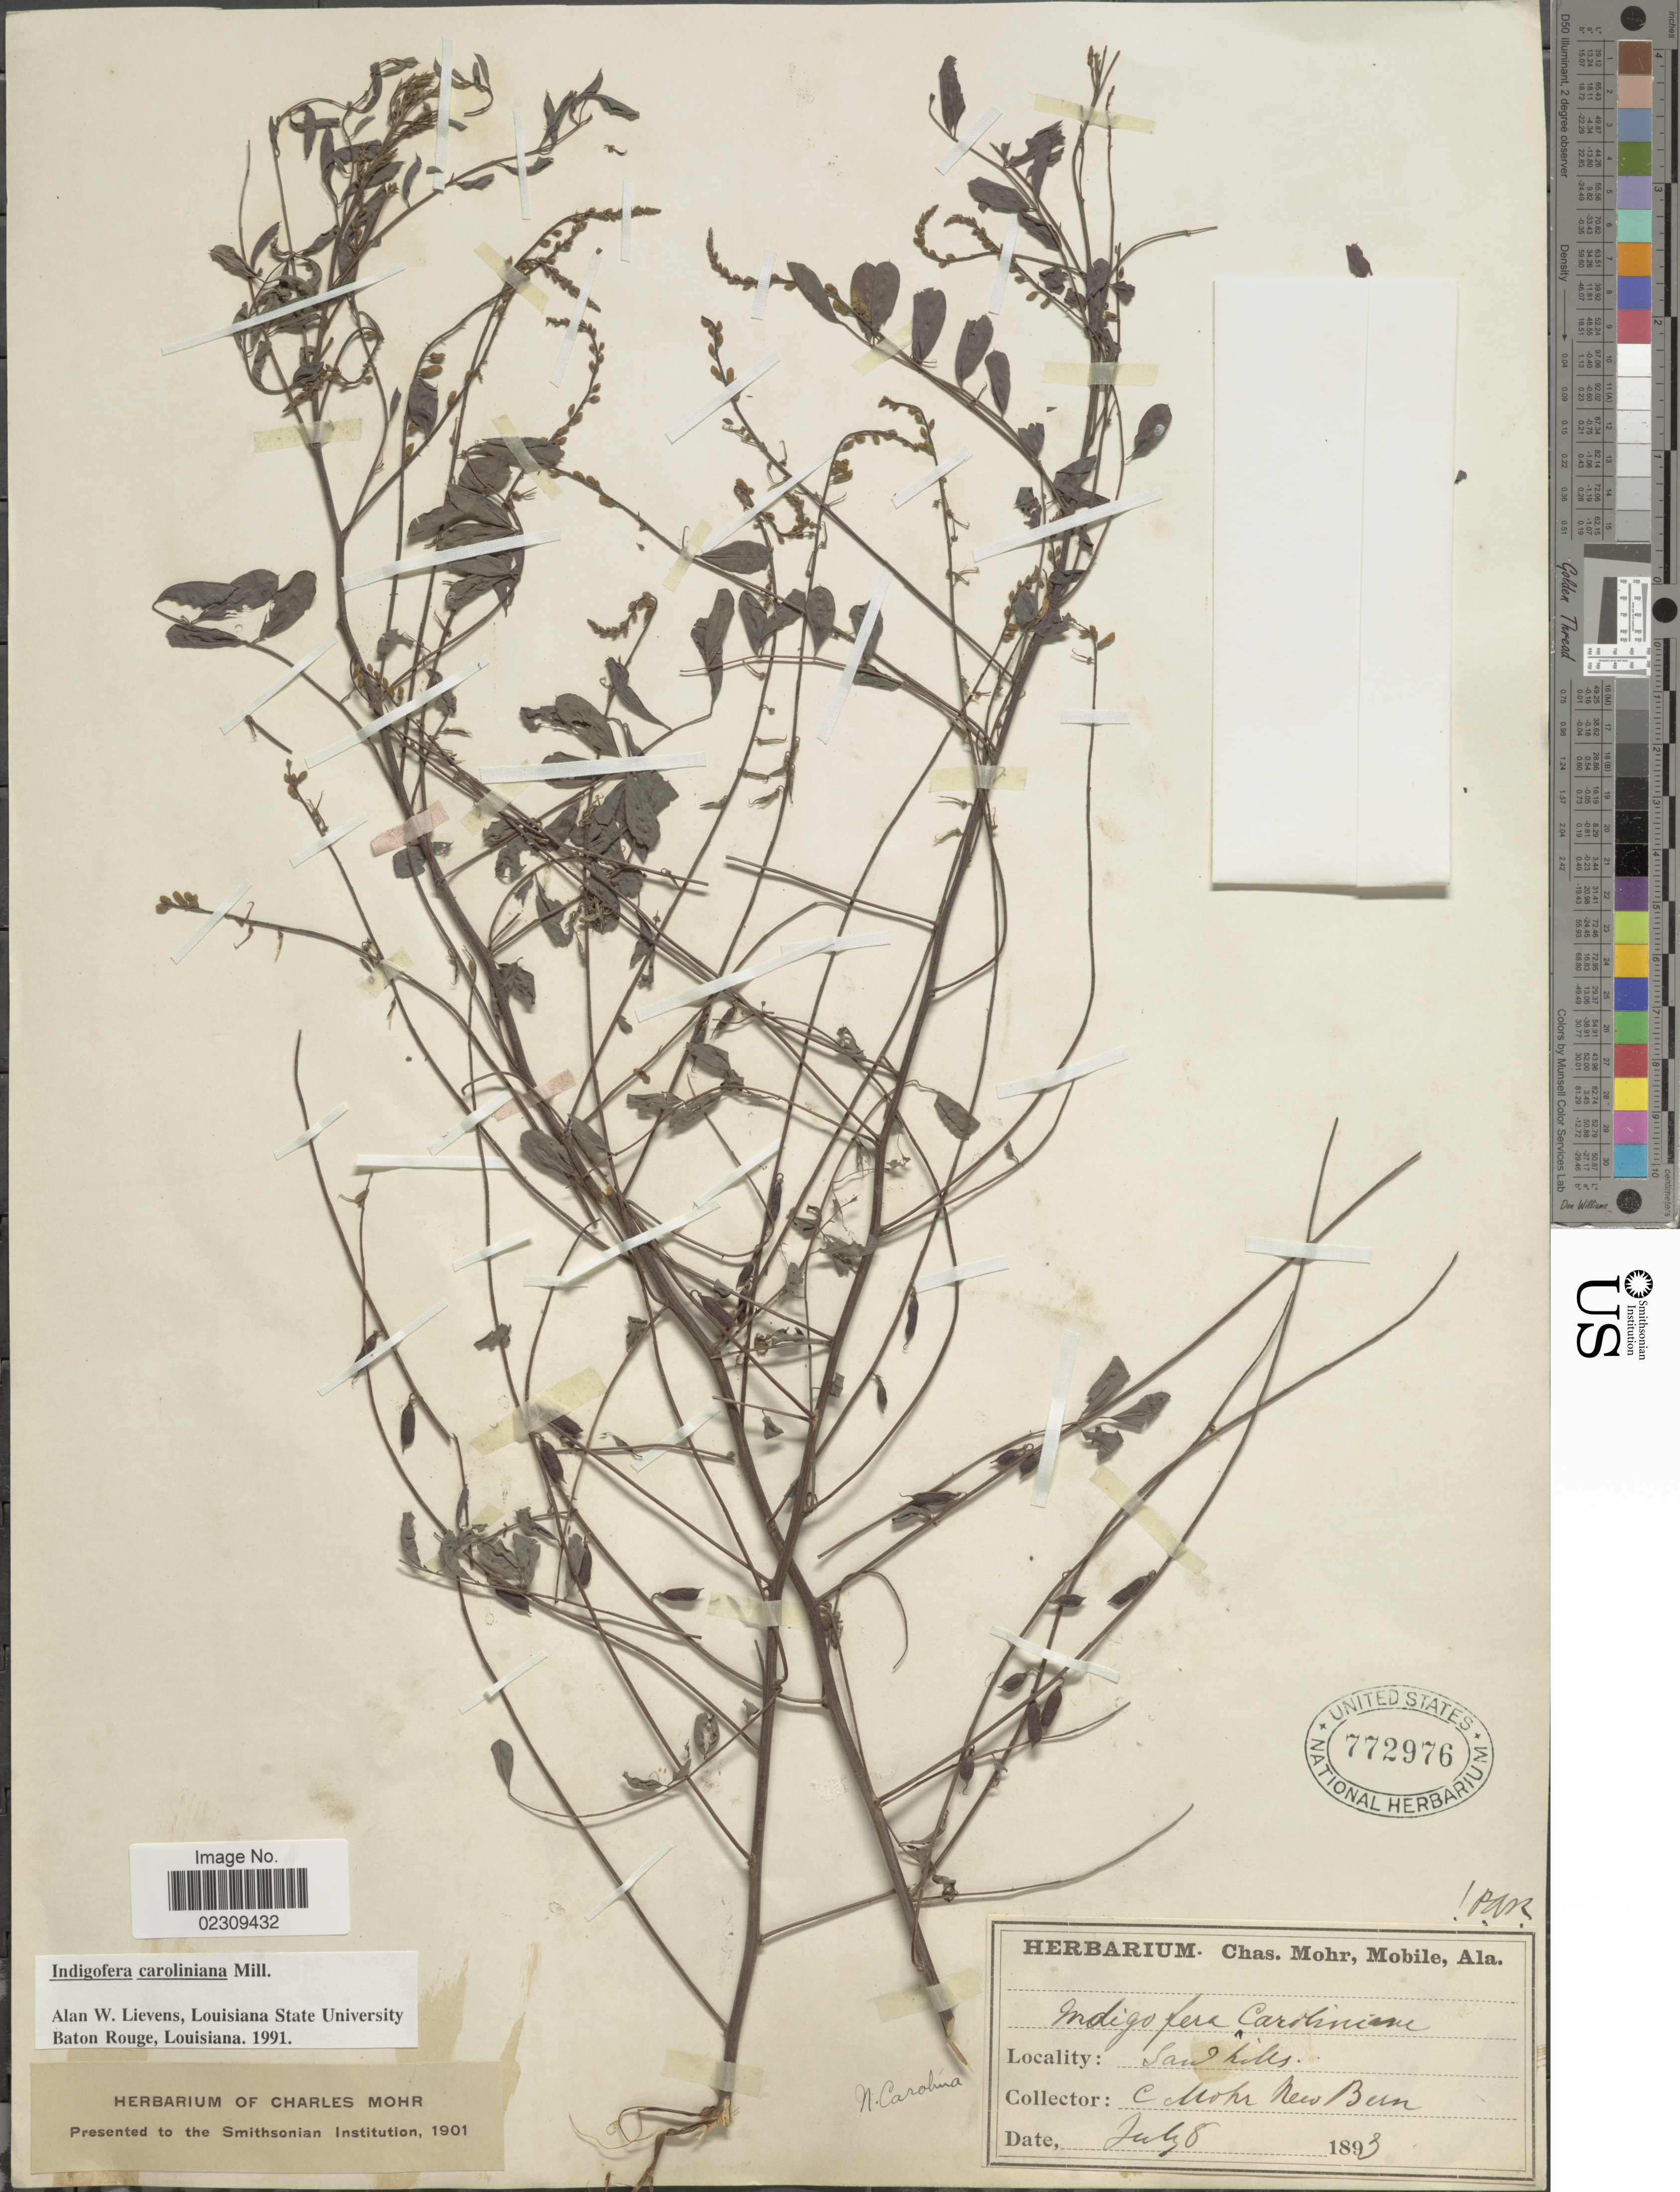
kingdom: Plantae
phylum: Tracheophyta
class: Magnoliopsida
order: Fabales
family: Fabaceae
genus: Indigofera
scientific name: Indigofera caroliniana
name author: Mill.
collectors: Mohr, C. T. (herbarium)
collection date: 1893-07-08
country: United States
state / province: North Carolina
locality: N. Carolina, New Bern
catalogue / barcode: US 772976